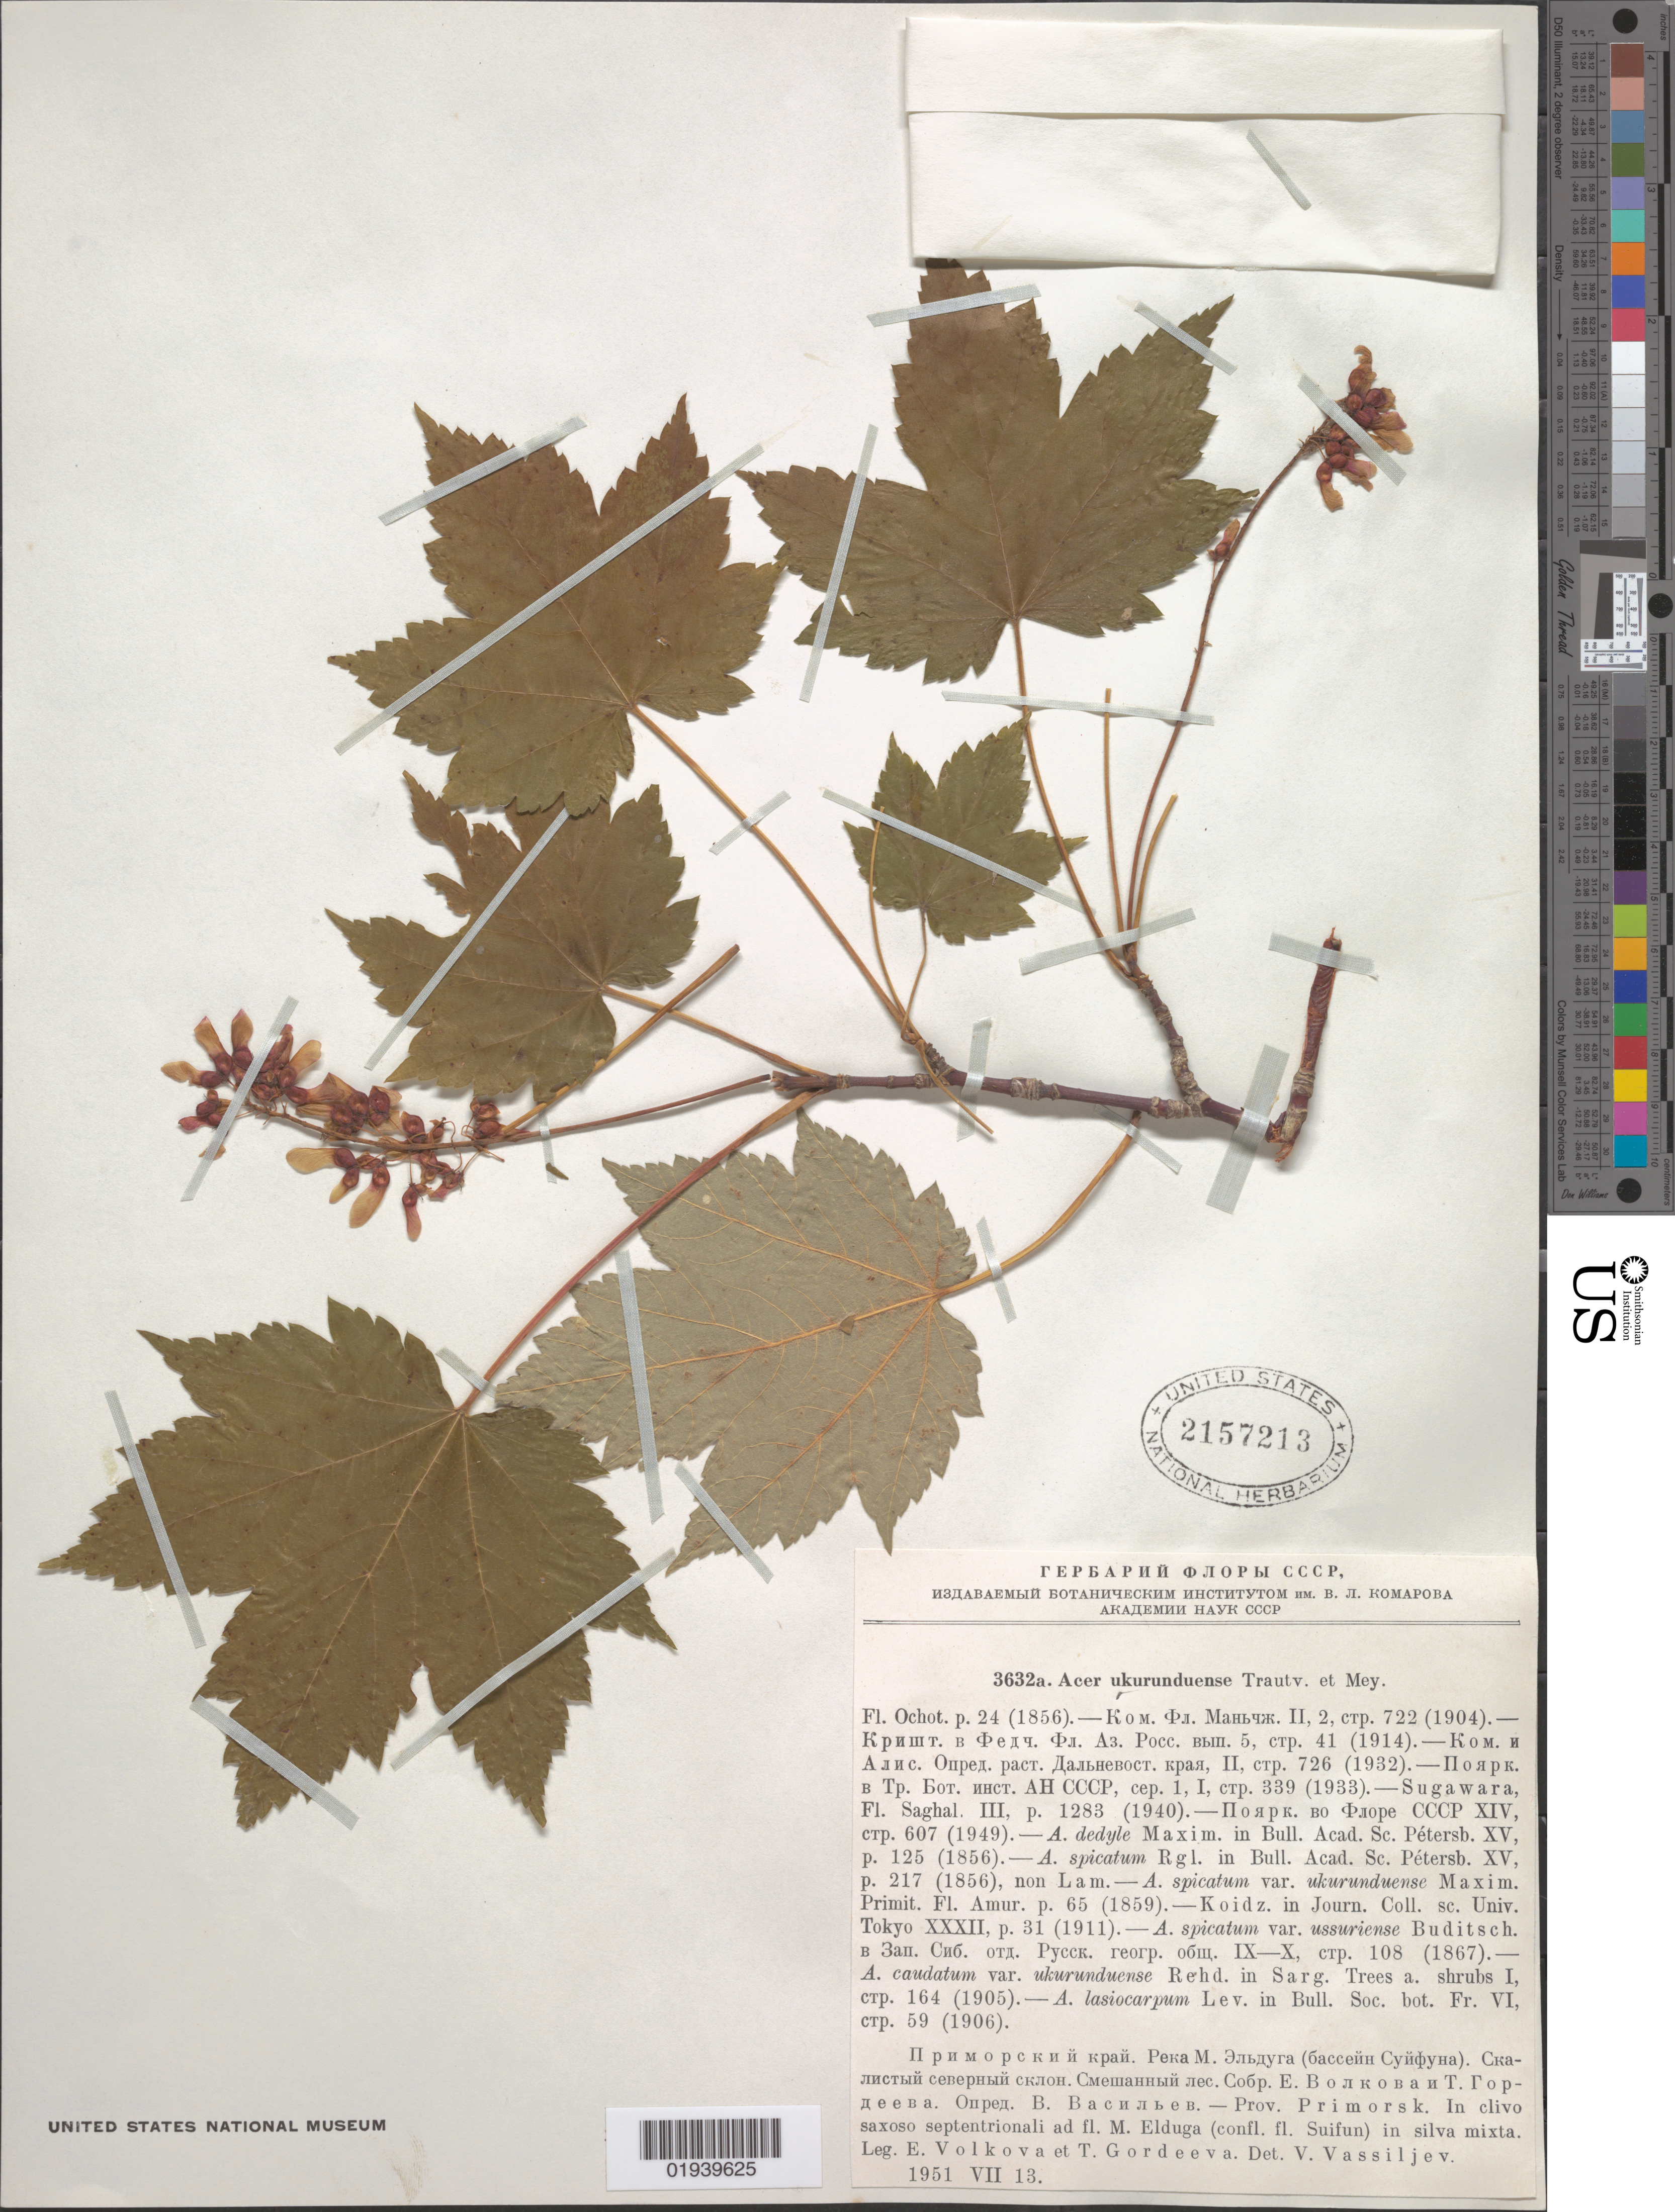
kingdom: Plantae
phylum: Tracheophyta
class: Magnoliopsida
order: Sapindales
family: Sapindaceae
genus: Acer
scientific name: Acer ukurunduense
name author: Trautv. & C.A. Mey.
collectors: E. V. Volkova & T. Gordeeva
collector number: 3632a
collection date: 1951-07-13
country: Russian Federation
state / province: Primorsky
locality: Prov. Primorsk, ad fl. M. Elduga (confl. fl. Suifun)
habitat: Silva mixta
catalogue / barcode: US 2157213